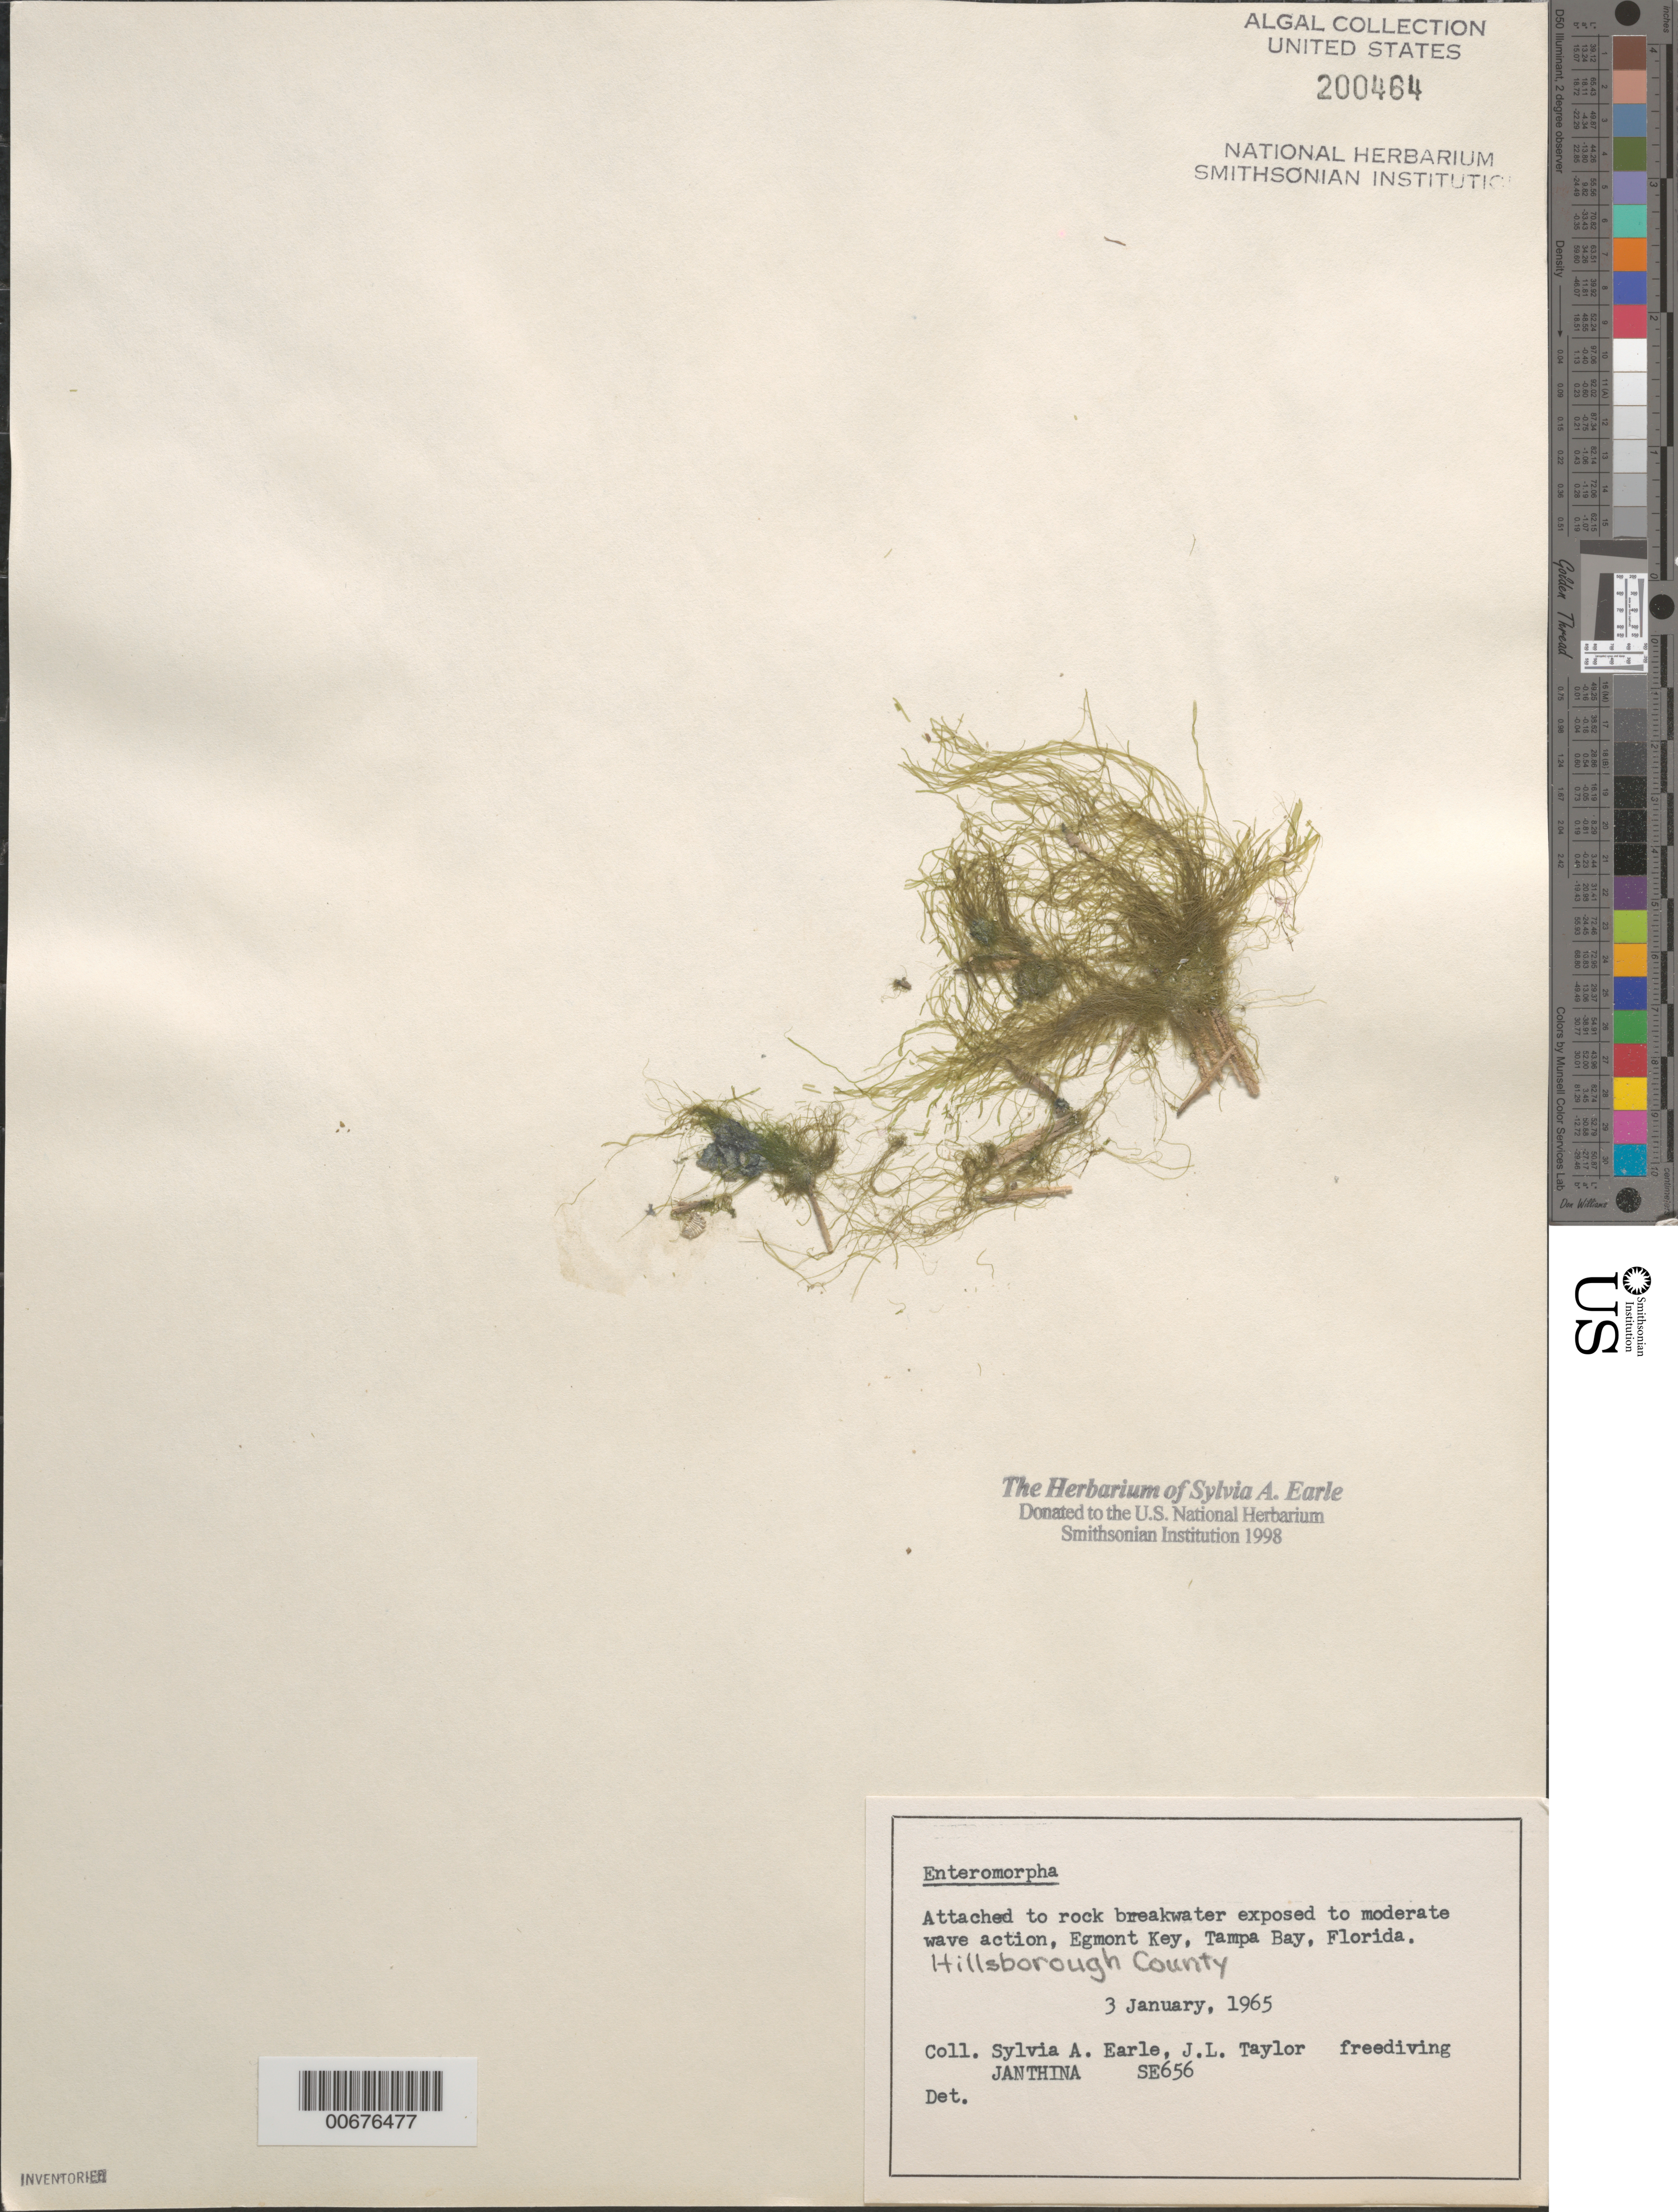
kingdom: Plantae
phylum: Chlorophyta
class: Ulvophyceae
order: Ulvales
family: Ulvaceae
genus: Ulva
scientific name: Ulva sp.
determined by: Algae name updating Project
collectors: S. A. Earle & J. L. Taylor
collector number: SE656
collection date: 1965-01-03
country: United States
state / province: Florida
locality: Egmont Key, Tampa Bay. Hillsborough County.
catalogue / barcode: US 200464